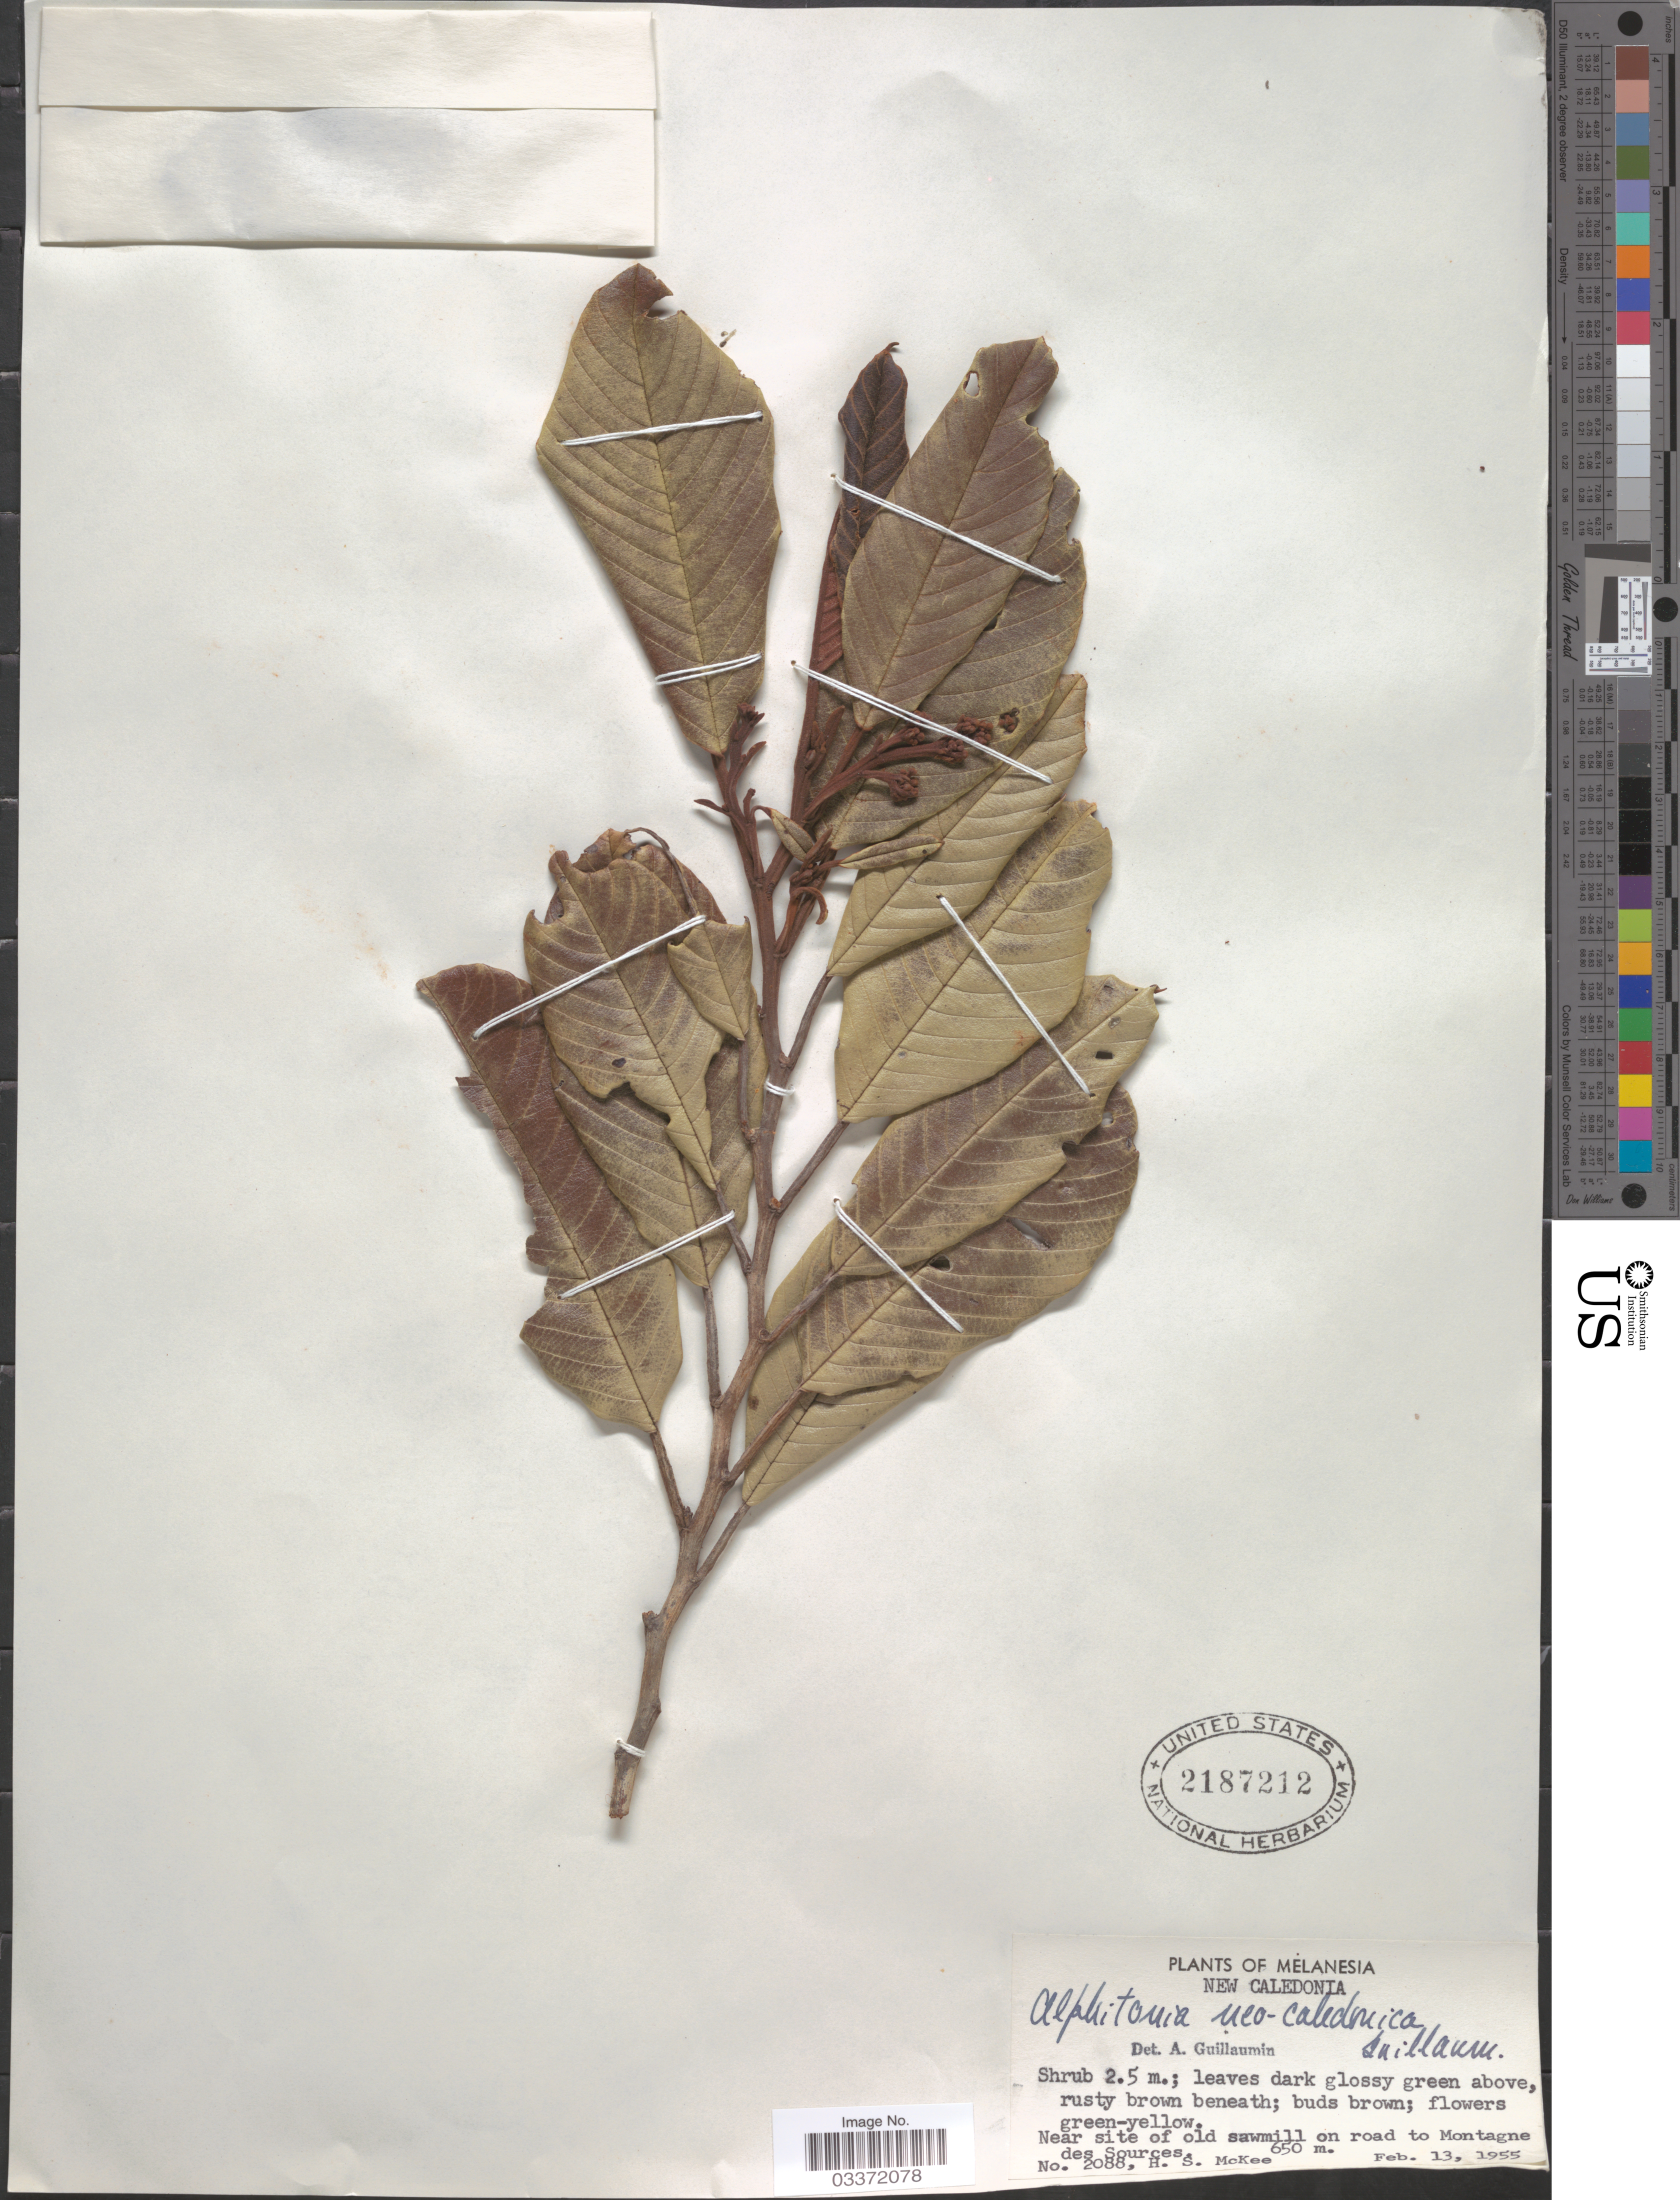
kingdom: Plantae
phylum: Tracheophyta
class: Magnoliopsida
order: Rosales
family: Rhamnaceae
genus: Alphitonia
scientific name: Alphitonia neocaledonica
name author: (Schltr.) Guillaumin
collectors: H. S. McKee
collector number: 2088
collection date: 1955-02-13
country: New Caledonia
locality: Melanesia. Near site of old sawmill on road to Montagne des Sources.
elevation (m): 650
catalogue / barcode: US 2187212